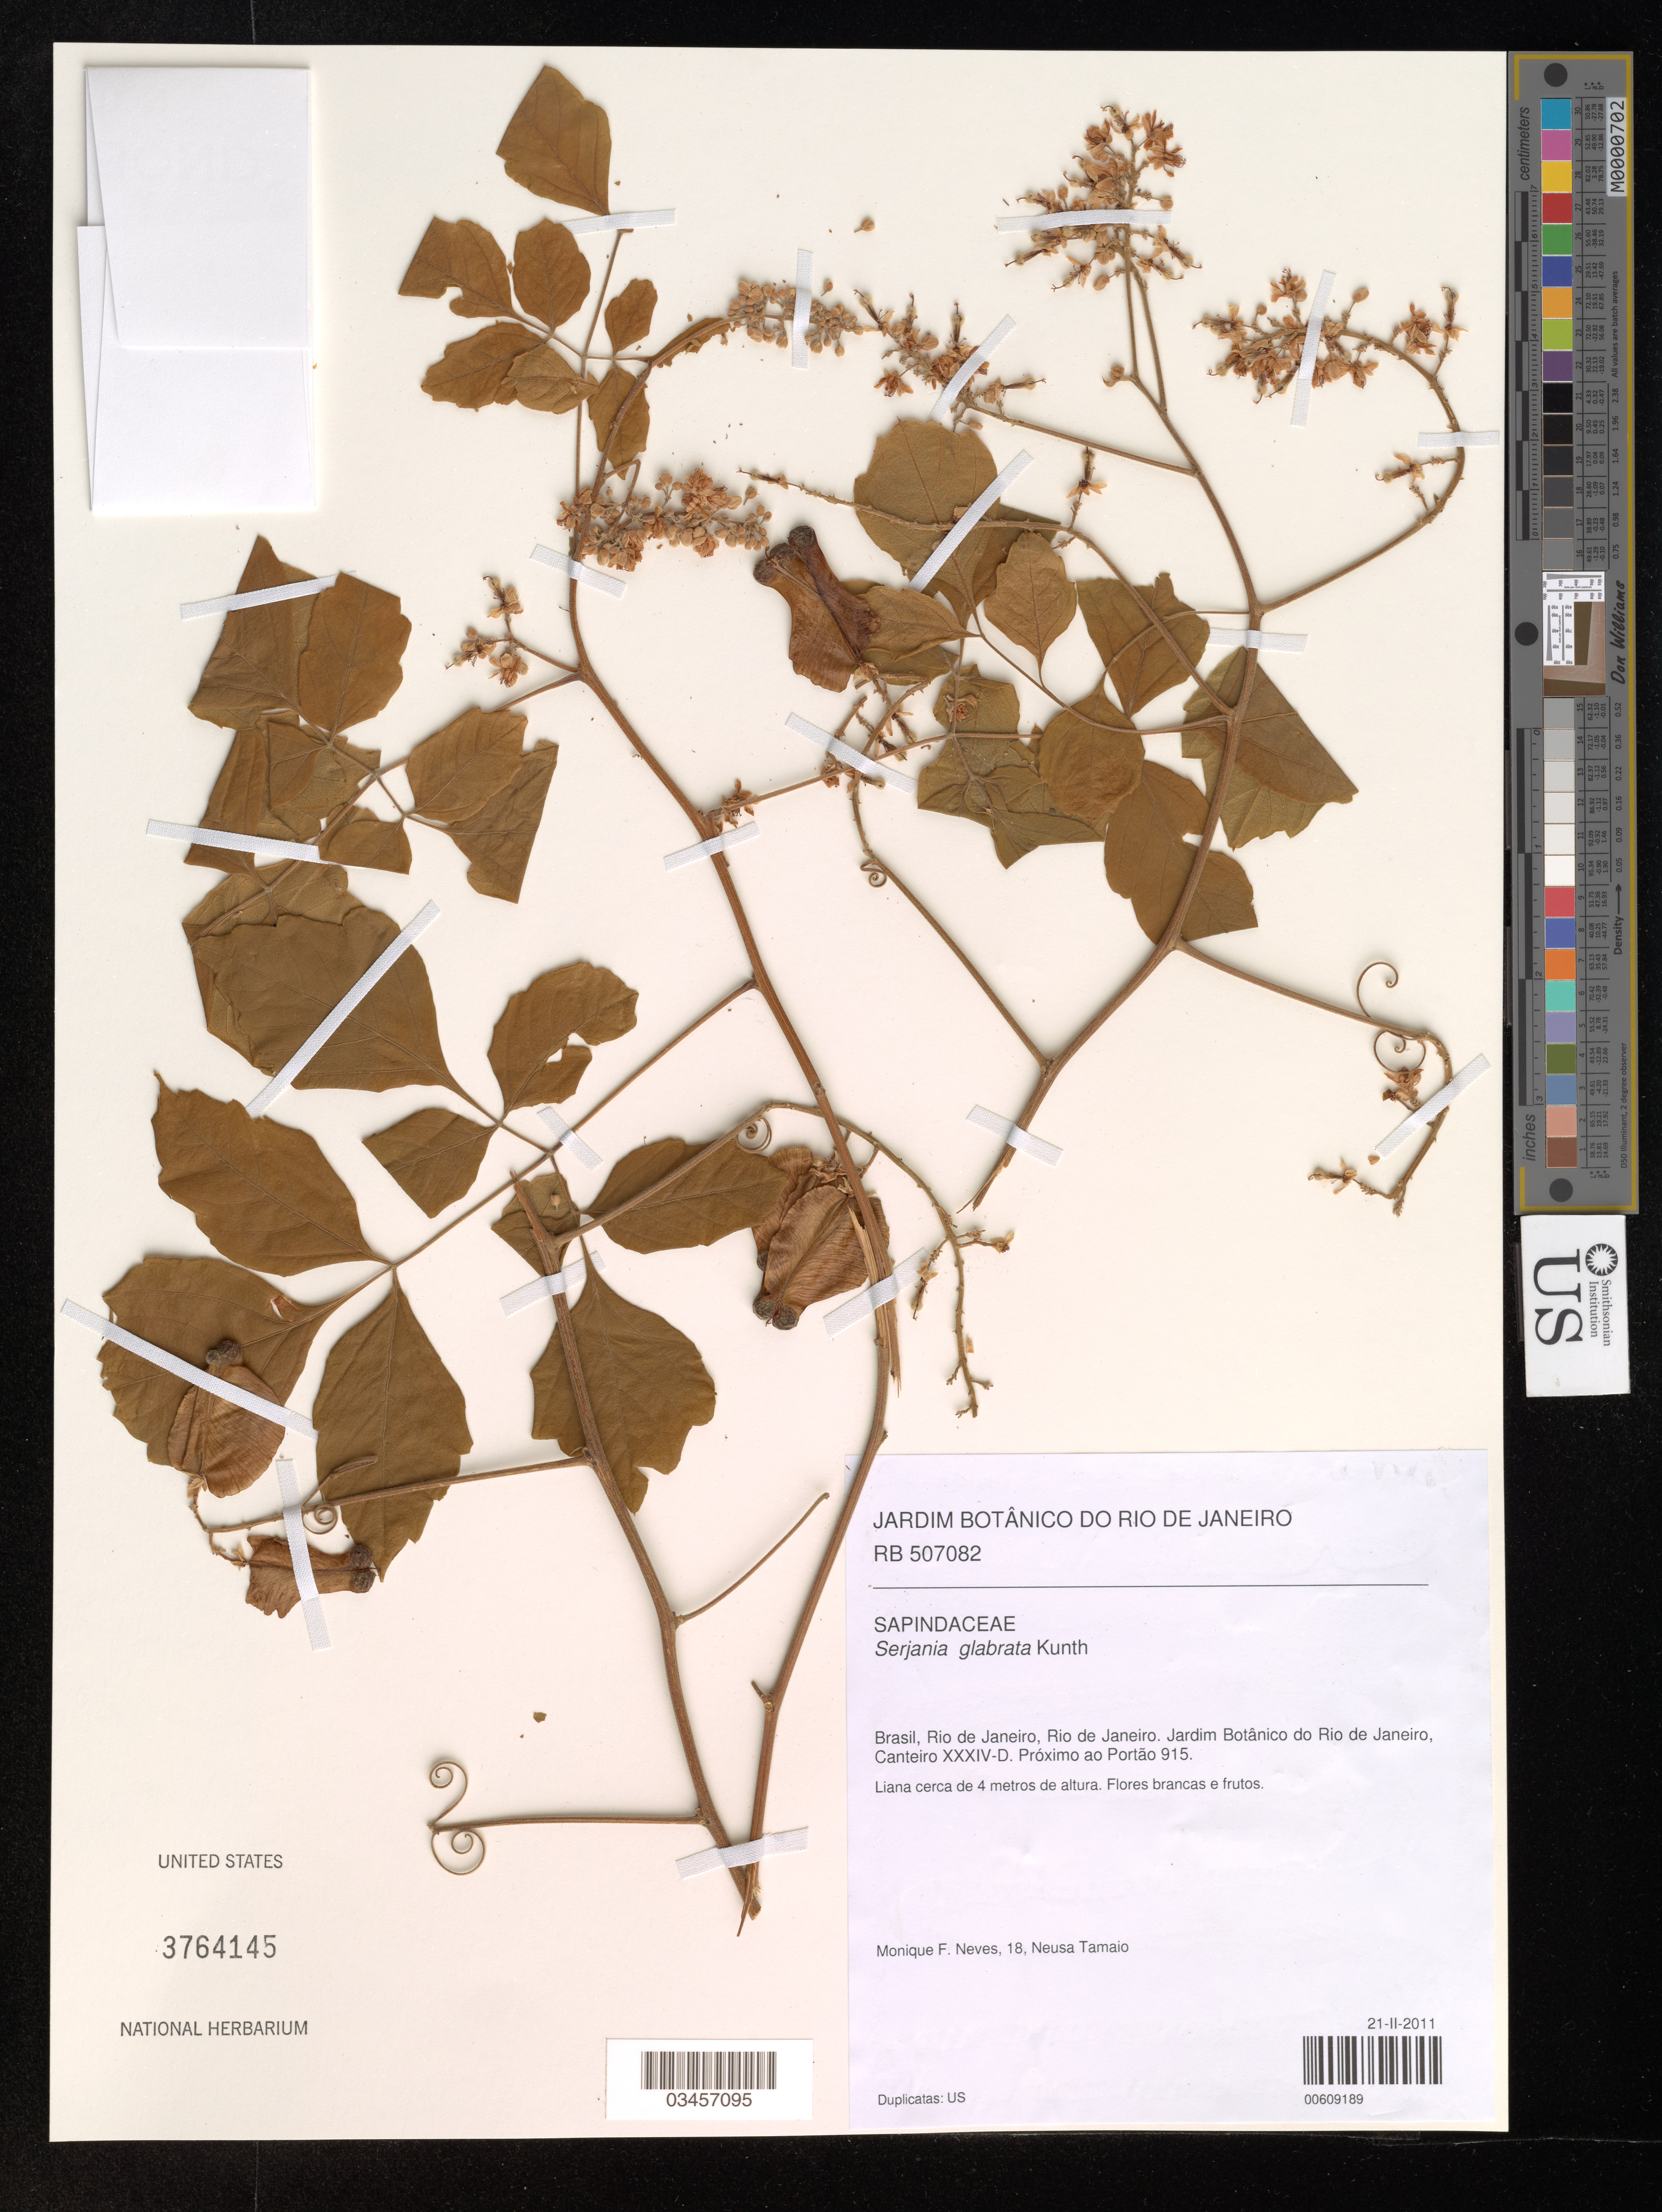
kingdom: Plantae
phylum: Tracheophyta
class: Magnoliopsida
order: Sapindales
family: Sapindaceae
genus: Serjania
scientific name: Serjania glabrata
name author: Kunth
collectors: M. Neves & N. Tamaio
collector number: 18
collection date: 2011-11-21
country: Brazil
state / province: Rio de Janeiro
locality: Rio de Janeiro. Jardim Botânico do Rio de Janeiro, Canteiro XXXIV-D. Próximo ao Portão 915.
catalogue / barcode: US 3764145